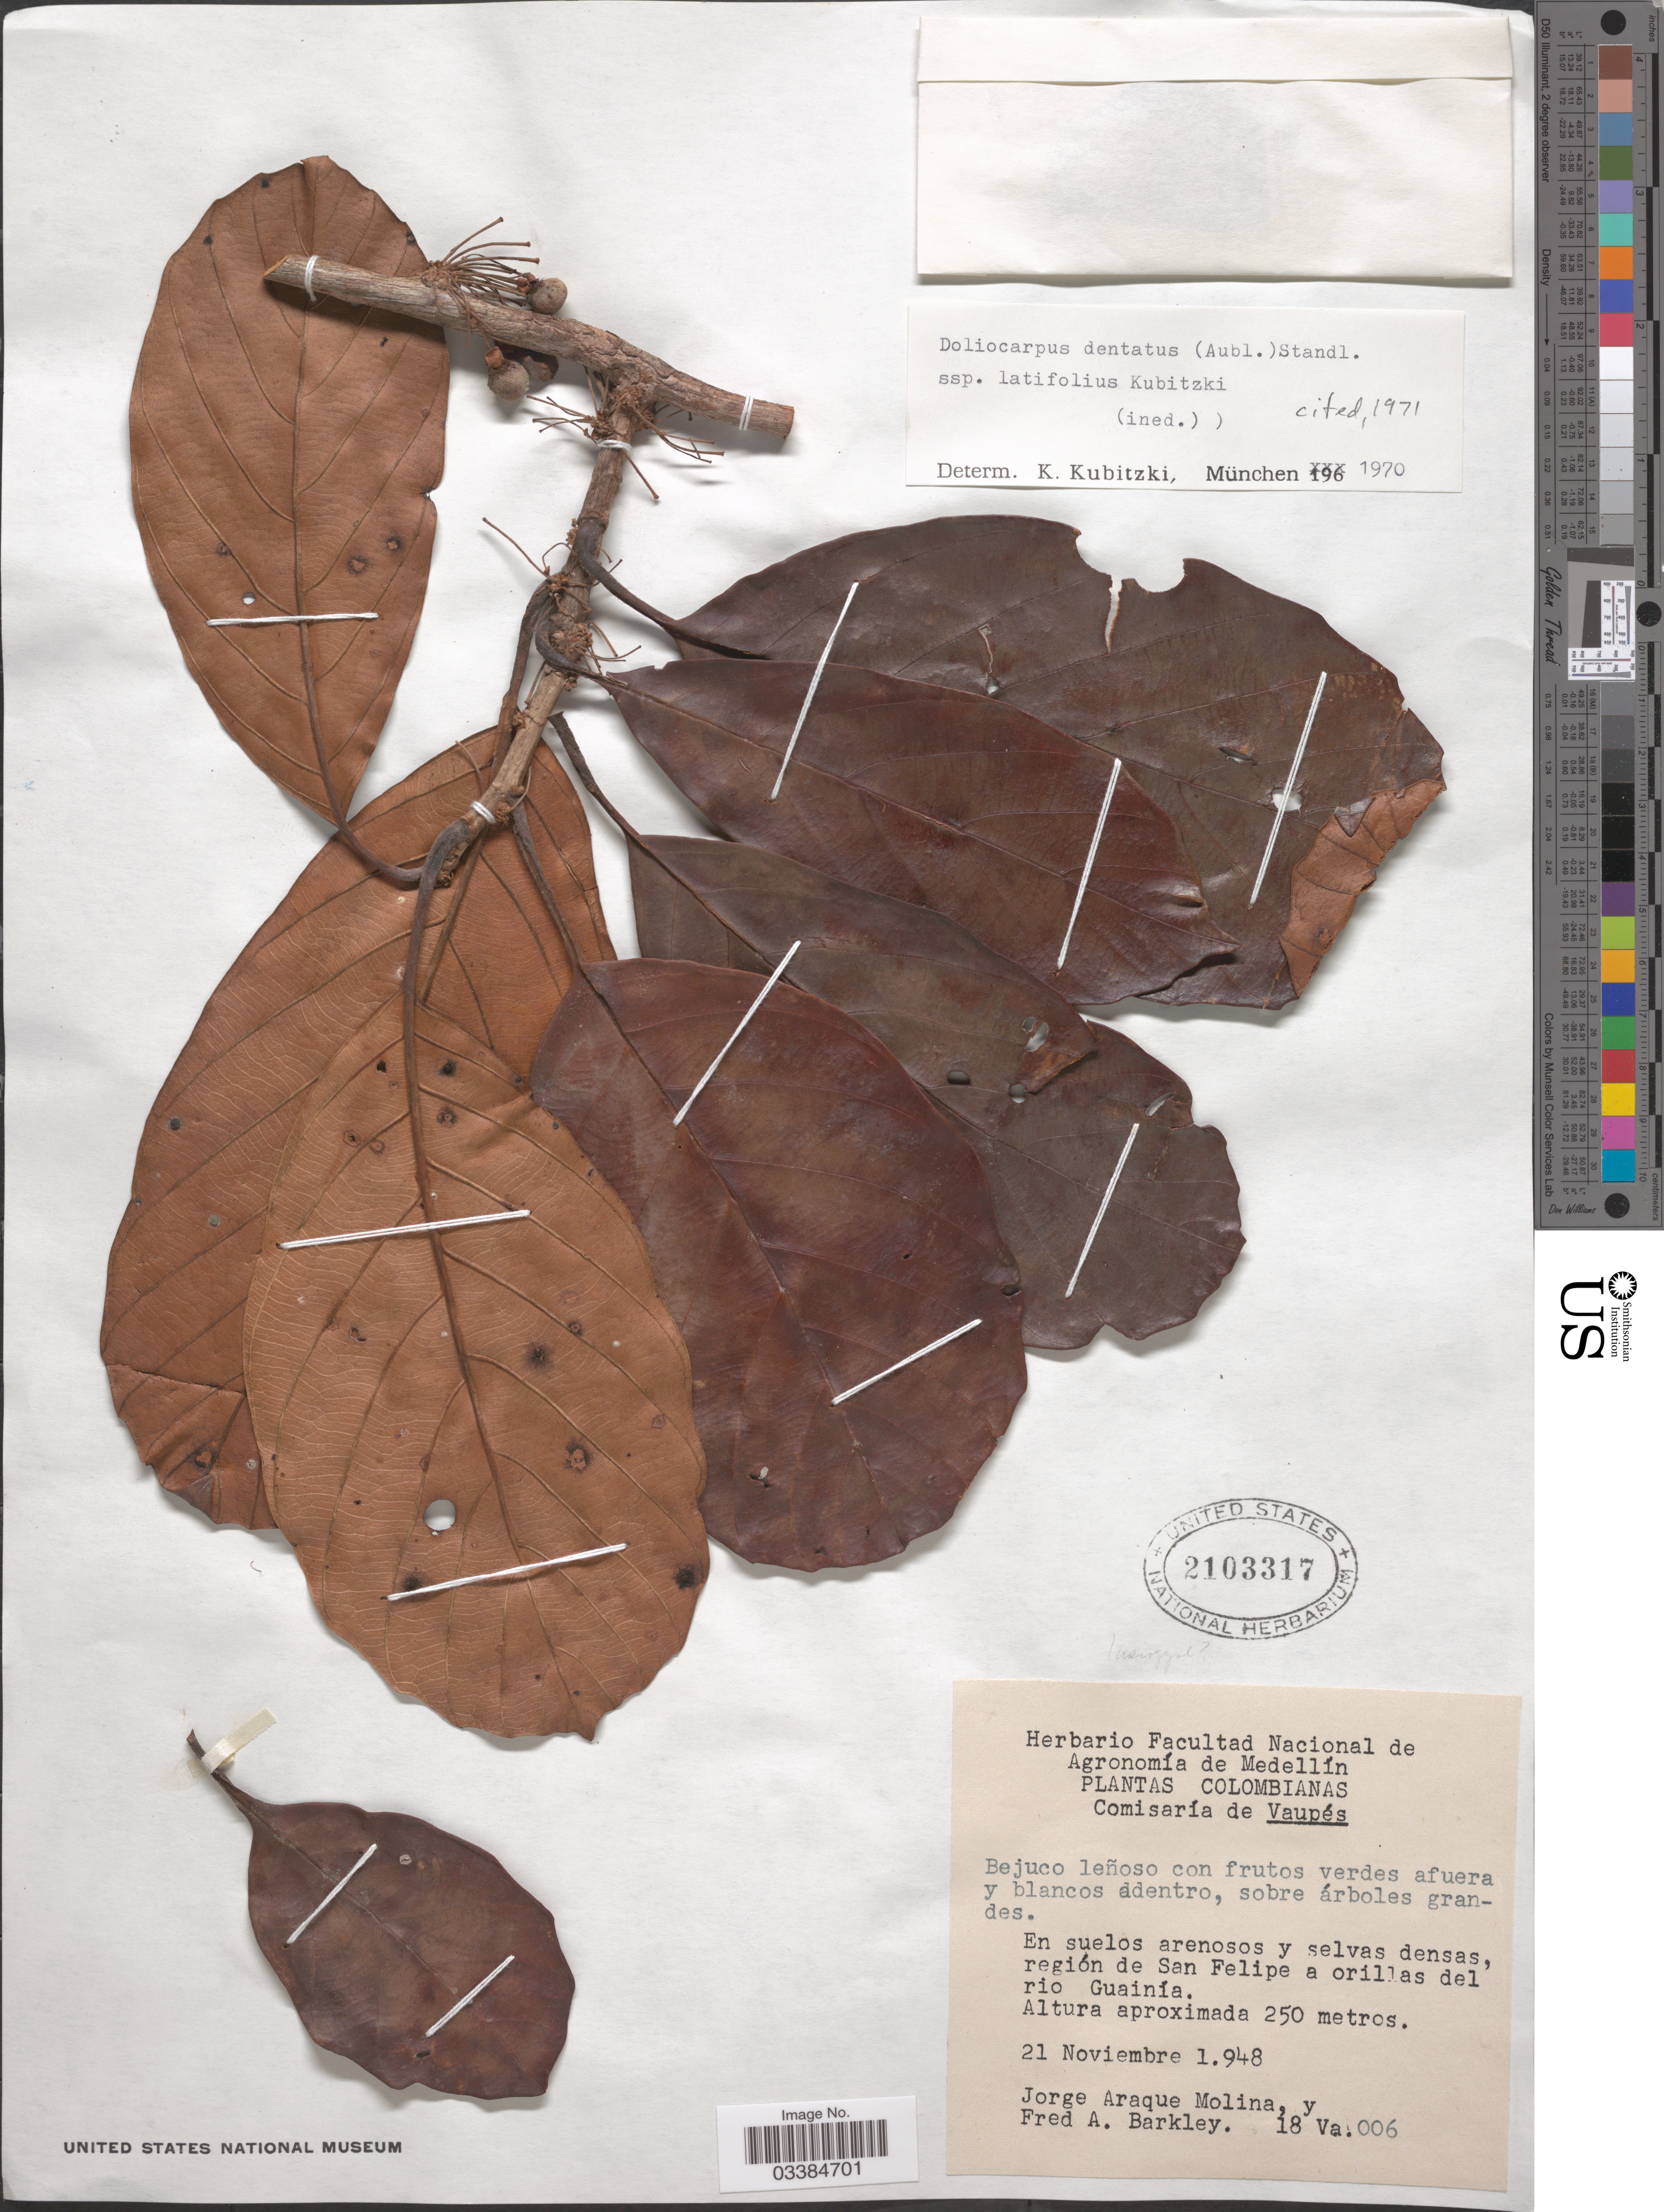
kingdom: Plantae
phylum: Tracheophyta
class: Magnoliopsida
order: Dilleniales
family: Dilleniaceae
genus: Doliocarpus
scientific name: Doliocarpus dentatus subsp. latifolius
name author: Kubitzki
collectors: J. A. Molina & F. A. Barkley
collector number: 18 Va. 006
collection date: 1948-11-21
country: Colombia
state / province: Vaupés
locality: Comisaría de Vaupés. Región de San Felipe a orillas del rio Guainía.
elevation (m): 250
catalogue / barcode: US 2103317